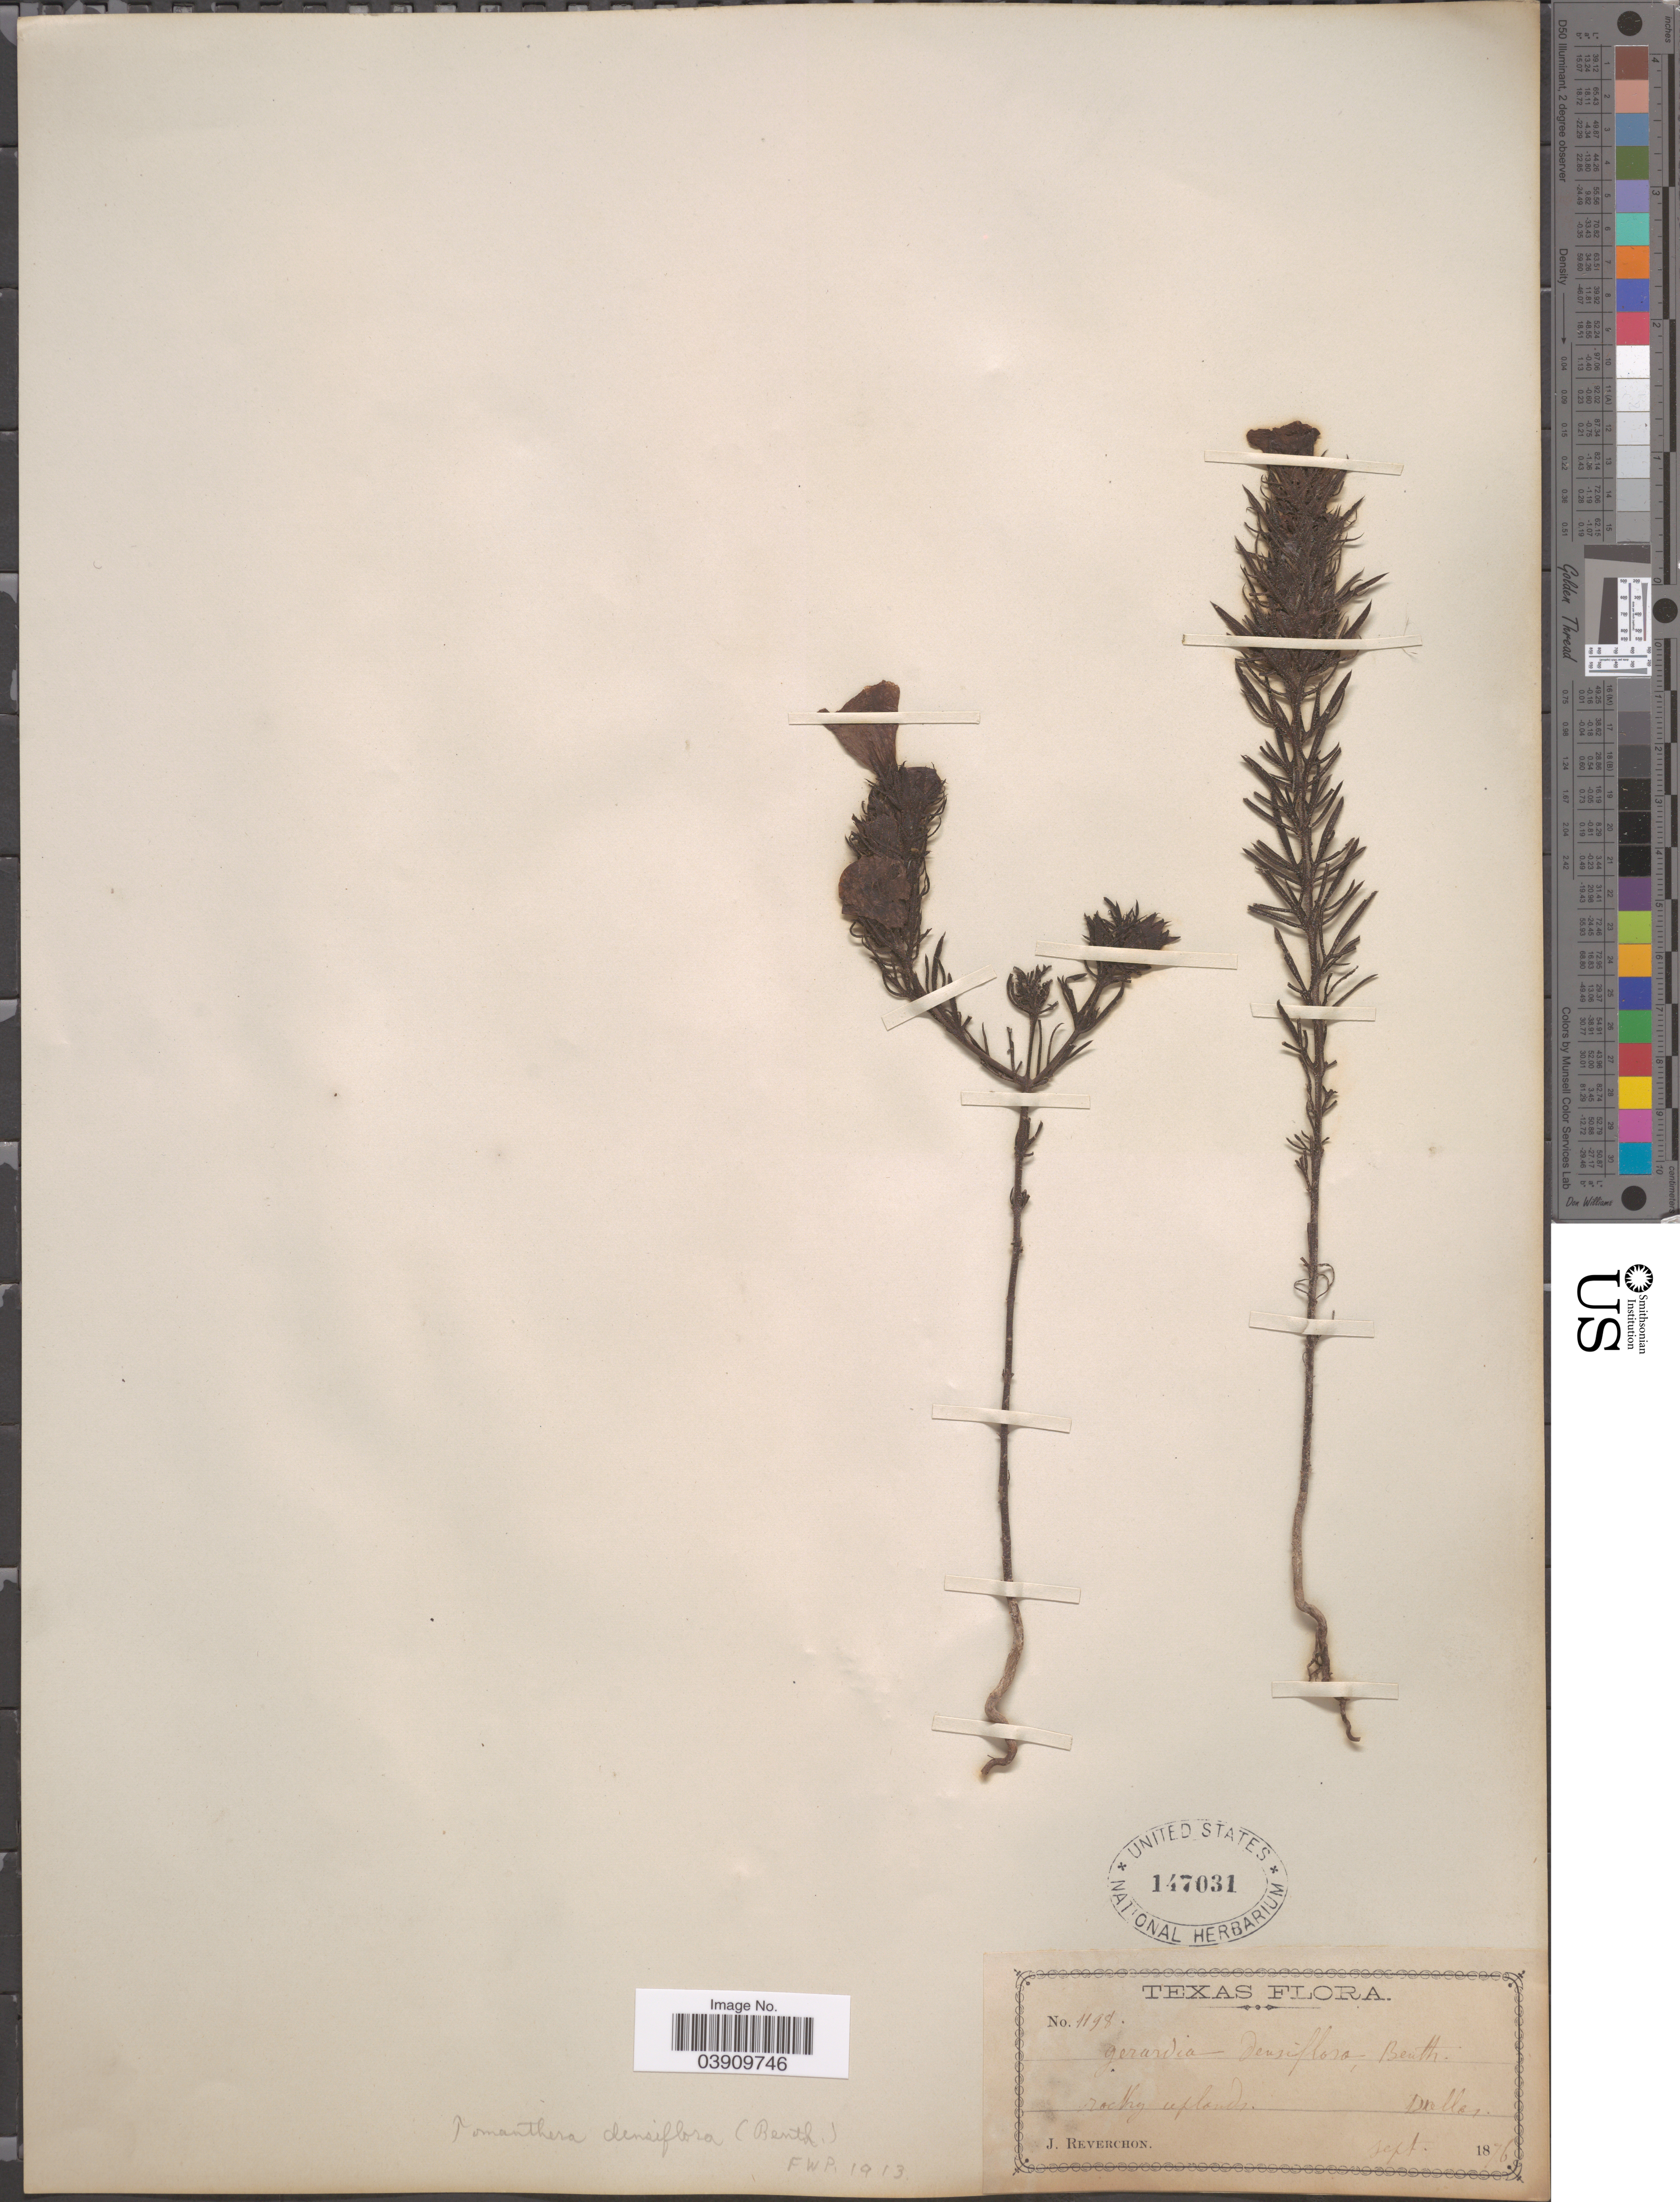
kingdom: Plantae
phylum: Tracheophyta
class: Magnoliopsida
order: Lamiales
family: Orobanchaceae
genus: Tomanthera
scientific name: Tomanthera densiflora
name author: (Benth.) Pennell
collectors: J. Reverchon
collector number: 1198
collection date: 1876-09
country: United States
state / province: Texas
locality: Dallas.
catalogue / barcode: US 147031